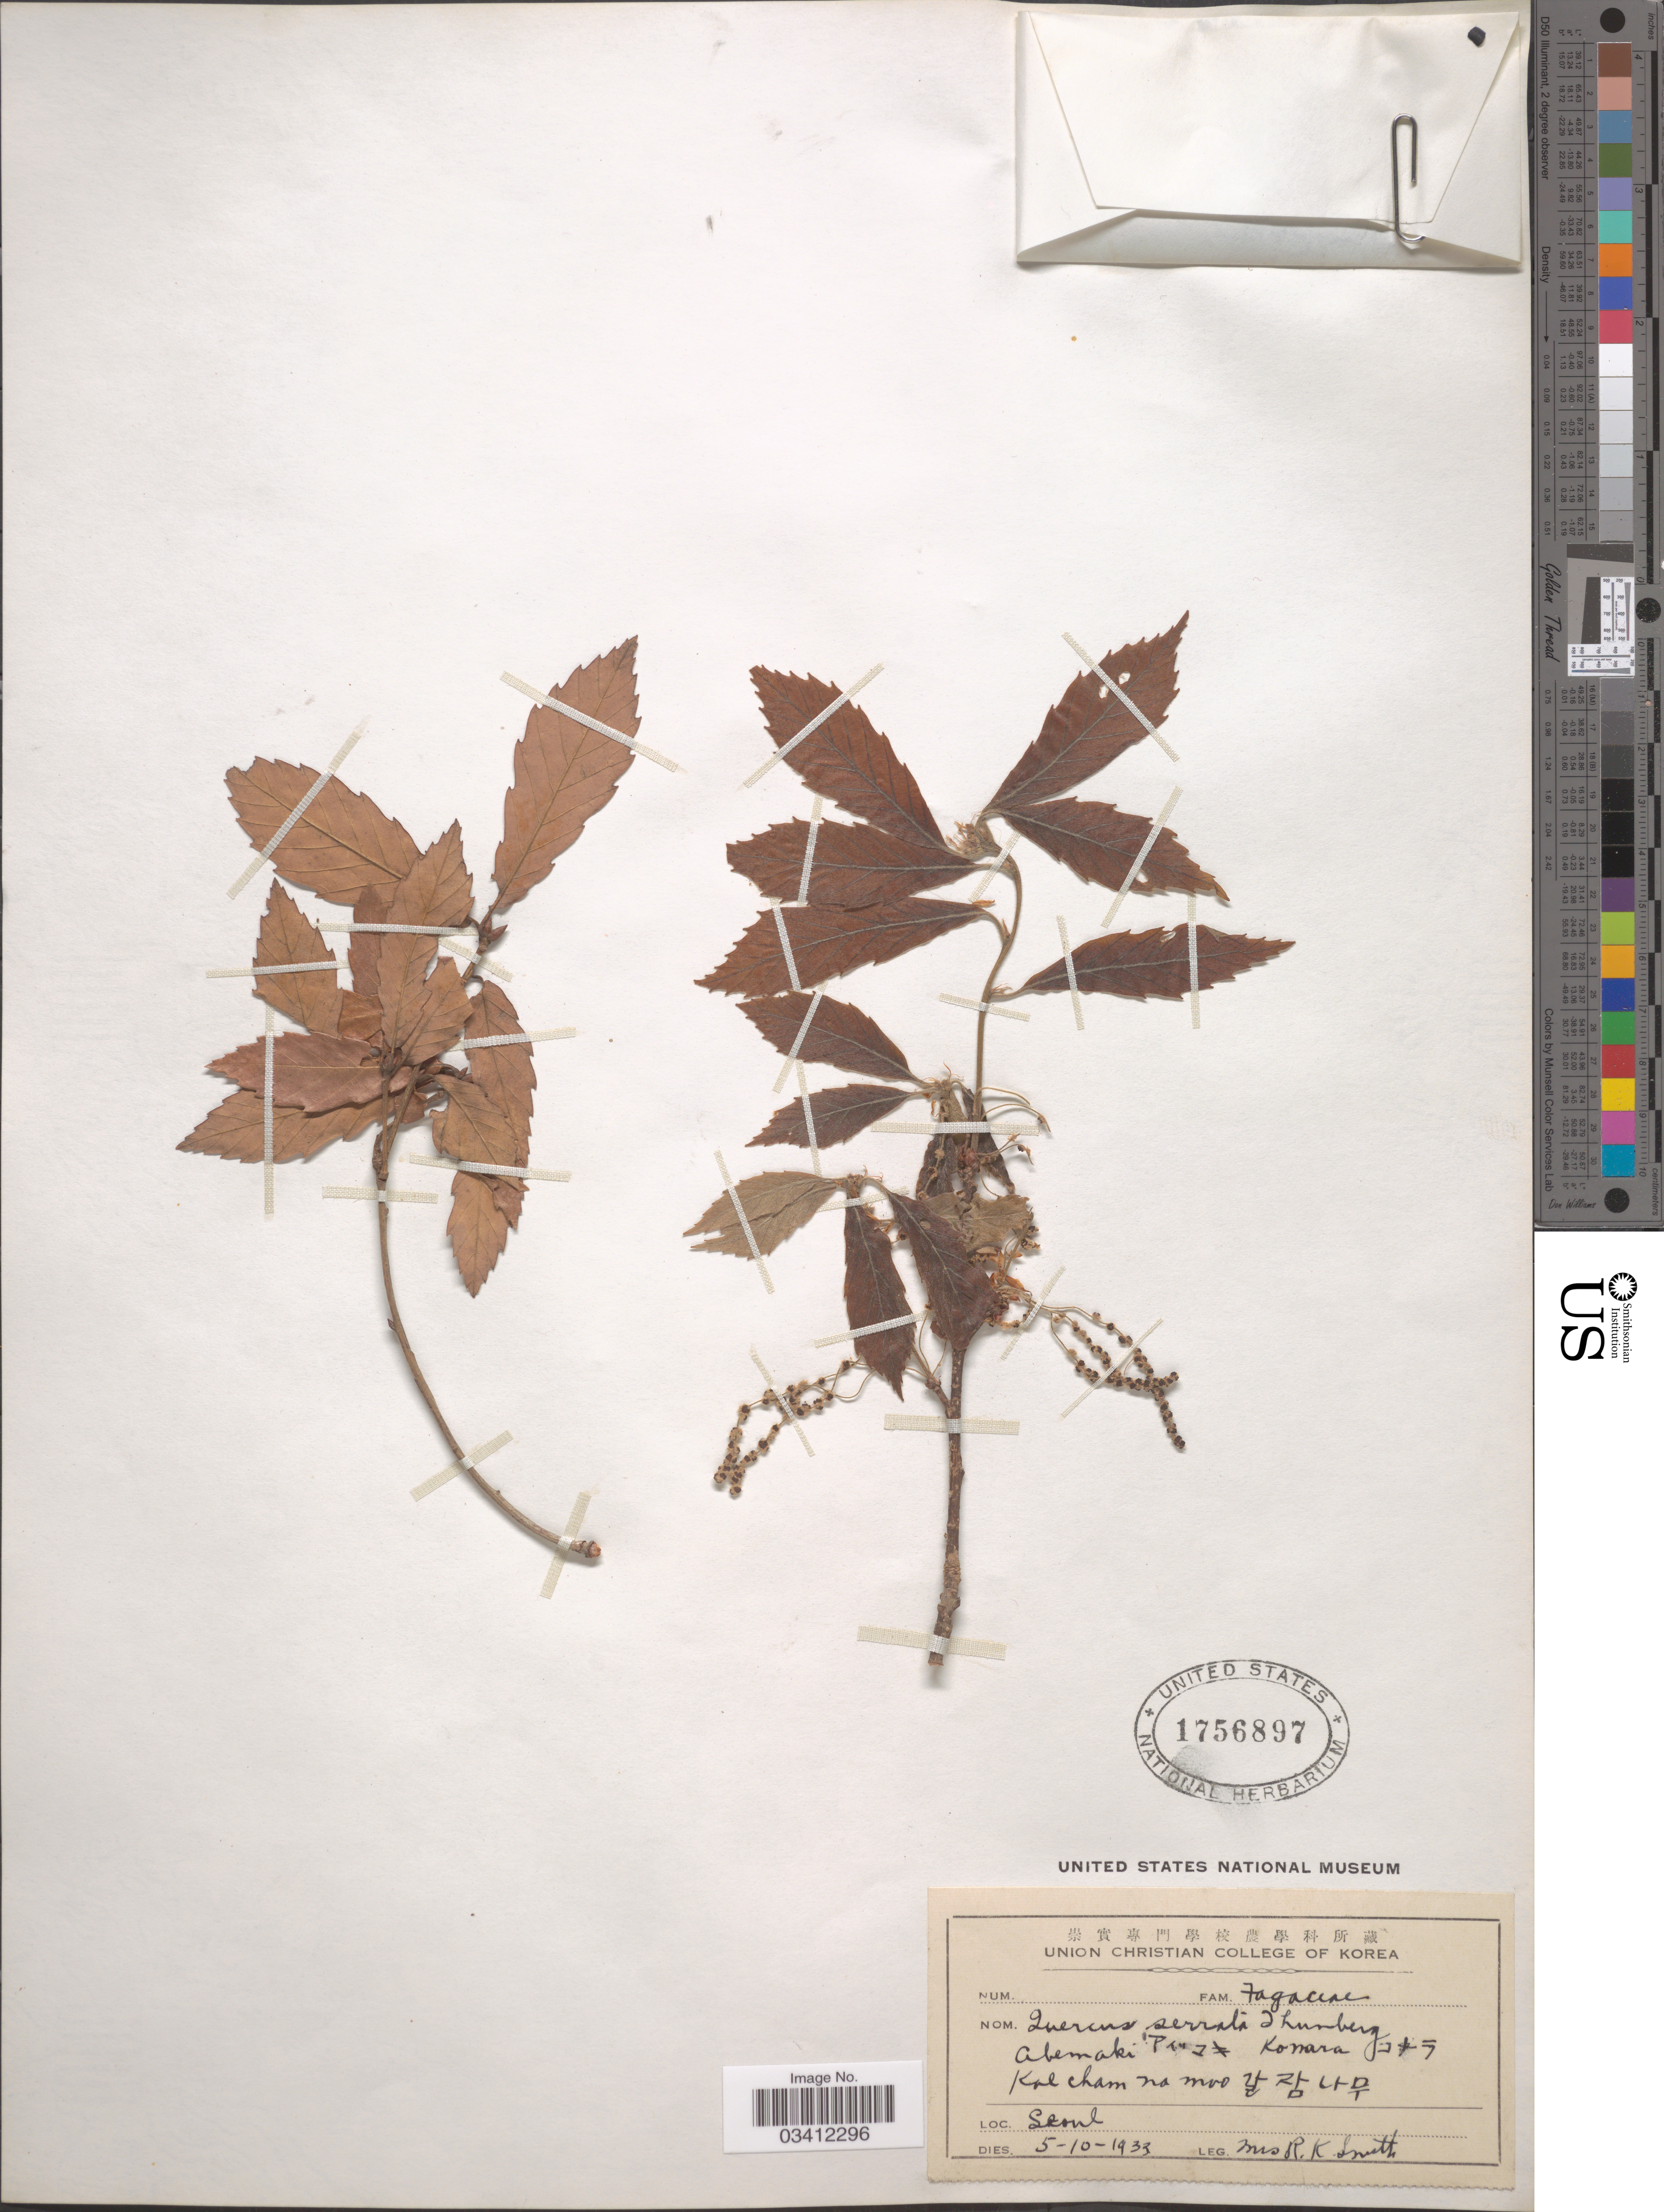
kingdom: Plantae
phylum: Tracheophyta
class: Magnoliopsida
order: Fagales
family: Fagaceae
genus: Quercus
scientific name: Quercus serrata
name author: Thunb.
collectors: Mrs. R. K. Smith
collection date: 1933-10-05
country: South Korea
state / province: Seoul Special City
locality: Seoul.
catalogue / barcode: US 1756897